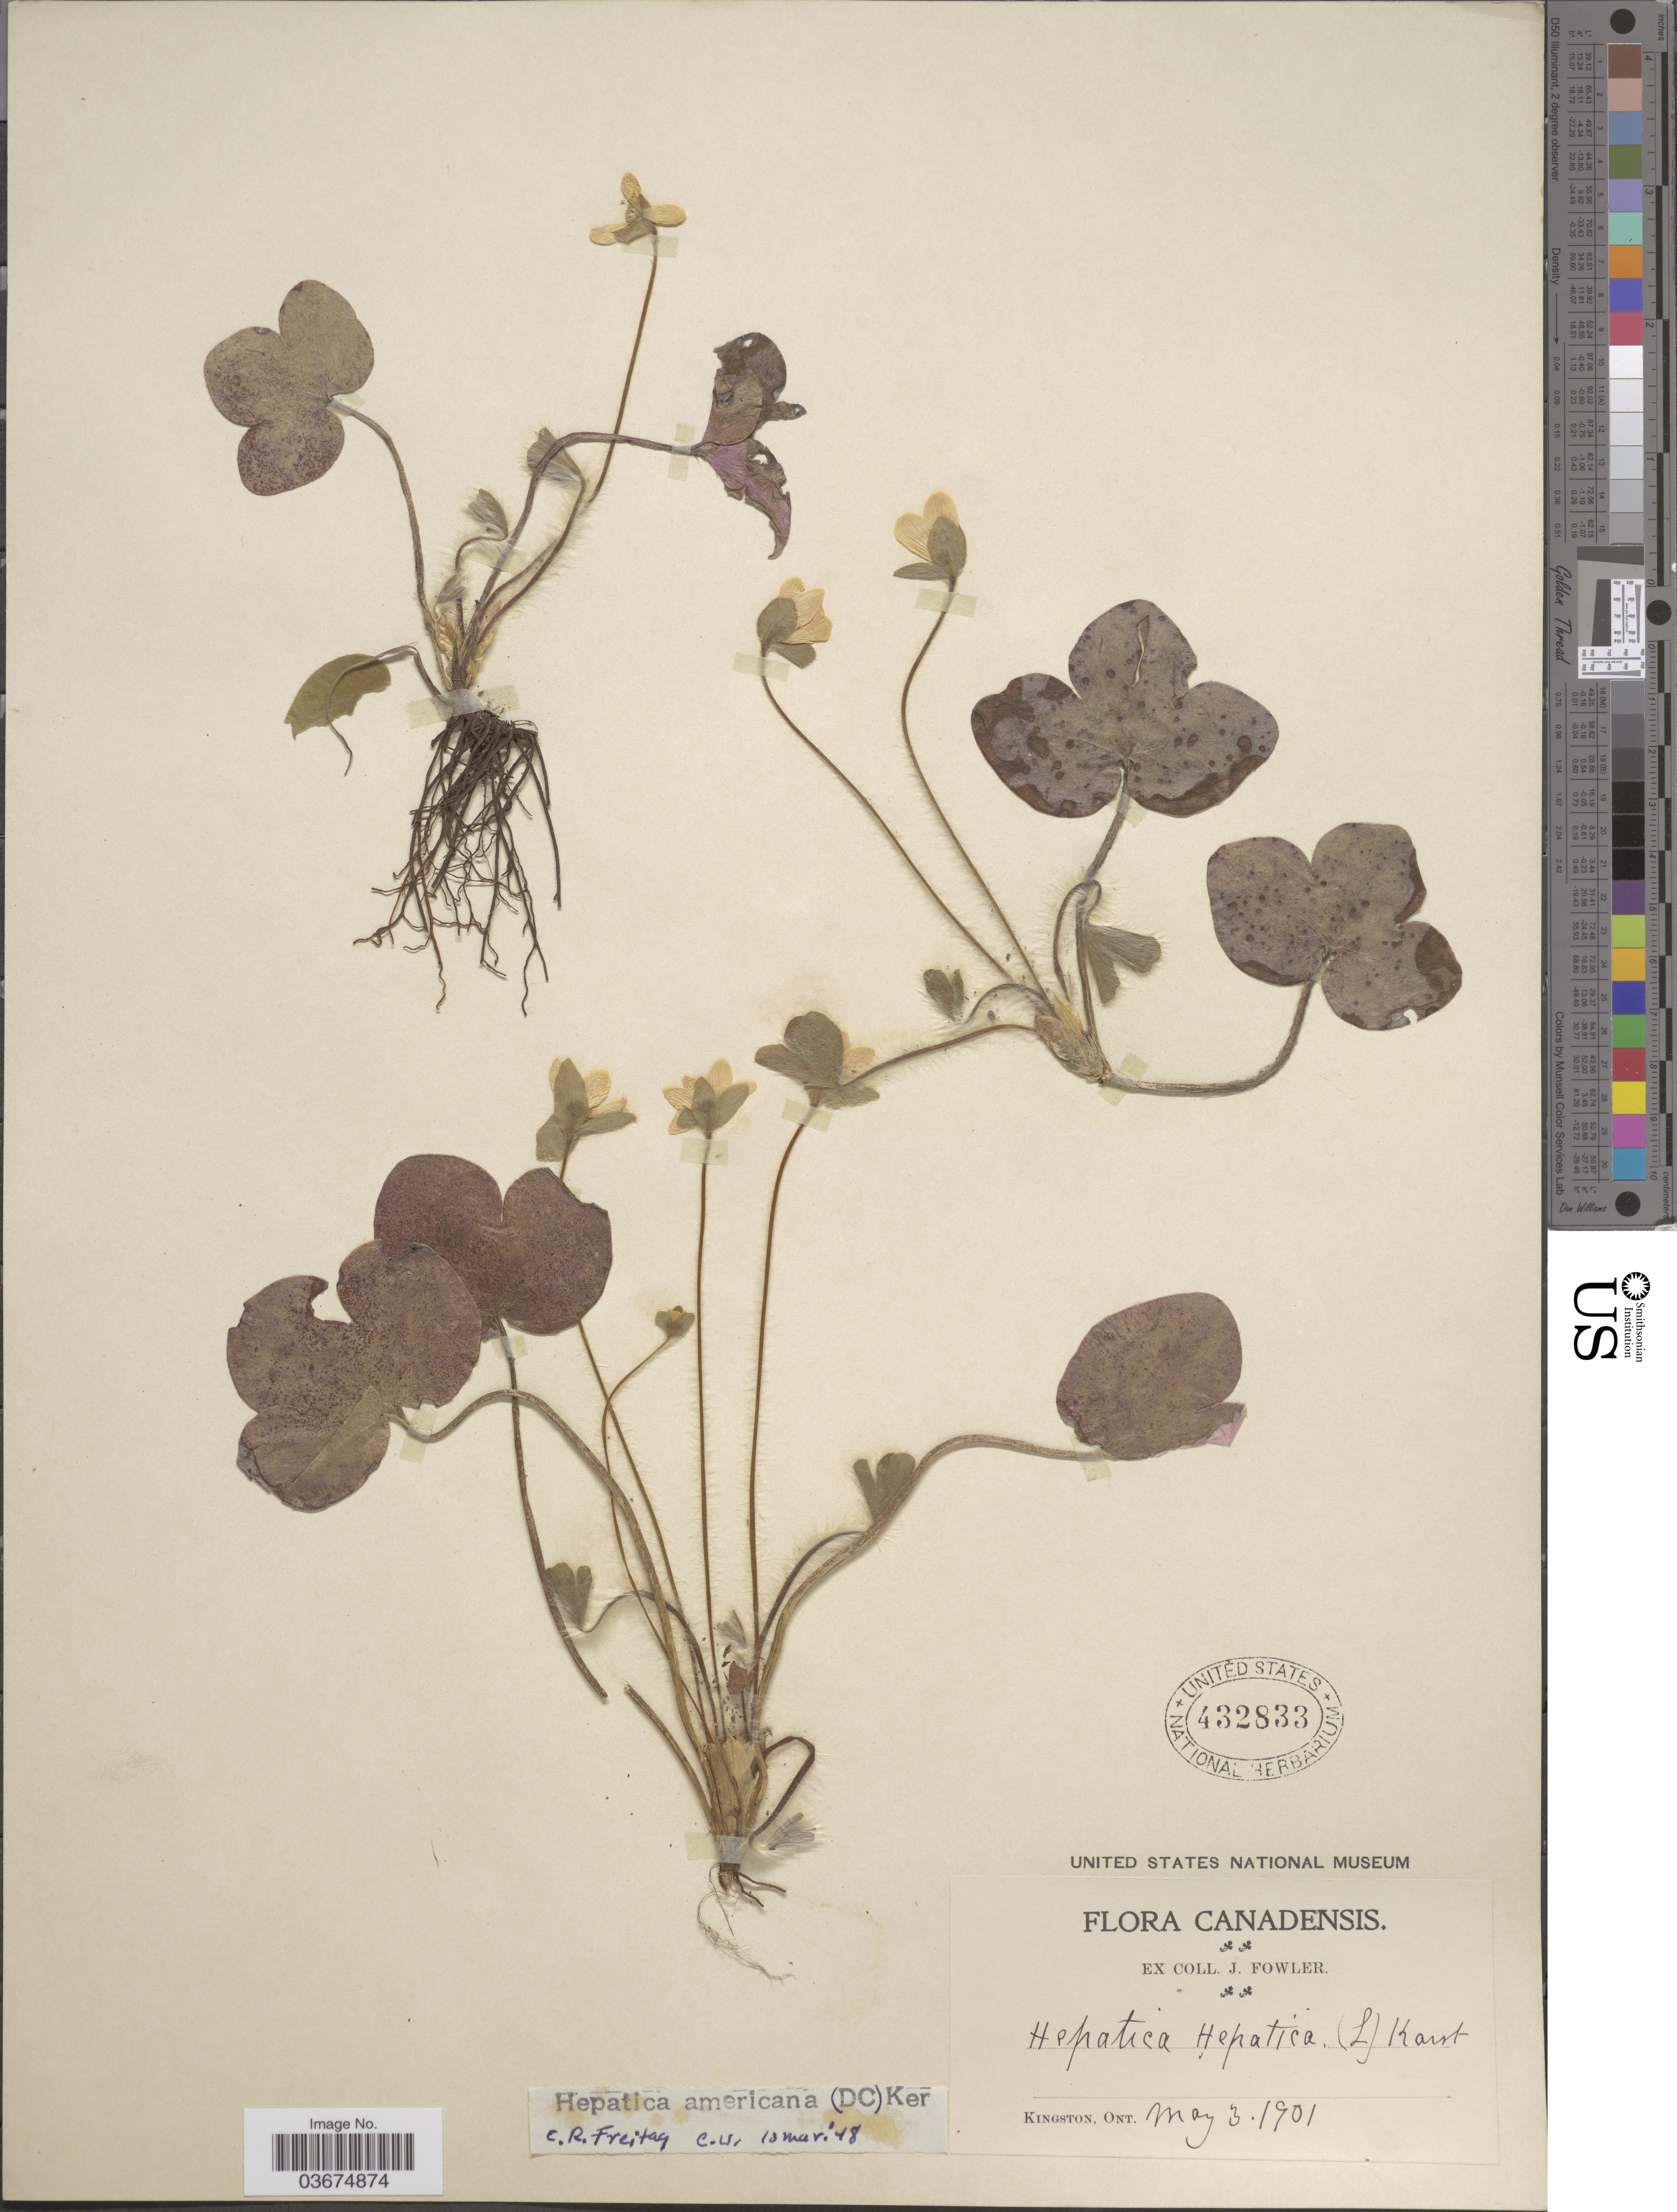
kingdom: Plantae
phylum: Tracheophyta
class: Magnoliopsida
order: Ranunculales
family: Ranunculaceae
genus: Hepatica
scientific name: Hepatica americana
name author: (DC.) Ker Gawl.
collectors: J. Fowler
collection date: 1901-05-03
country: Canada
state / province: Ontario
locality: Kingston.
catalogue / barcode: US 432833